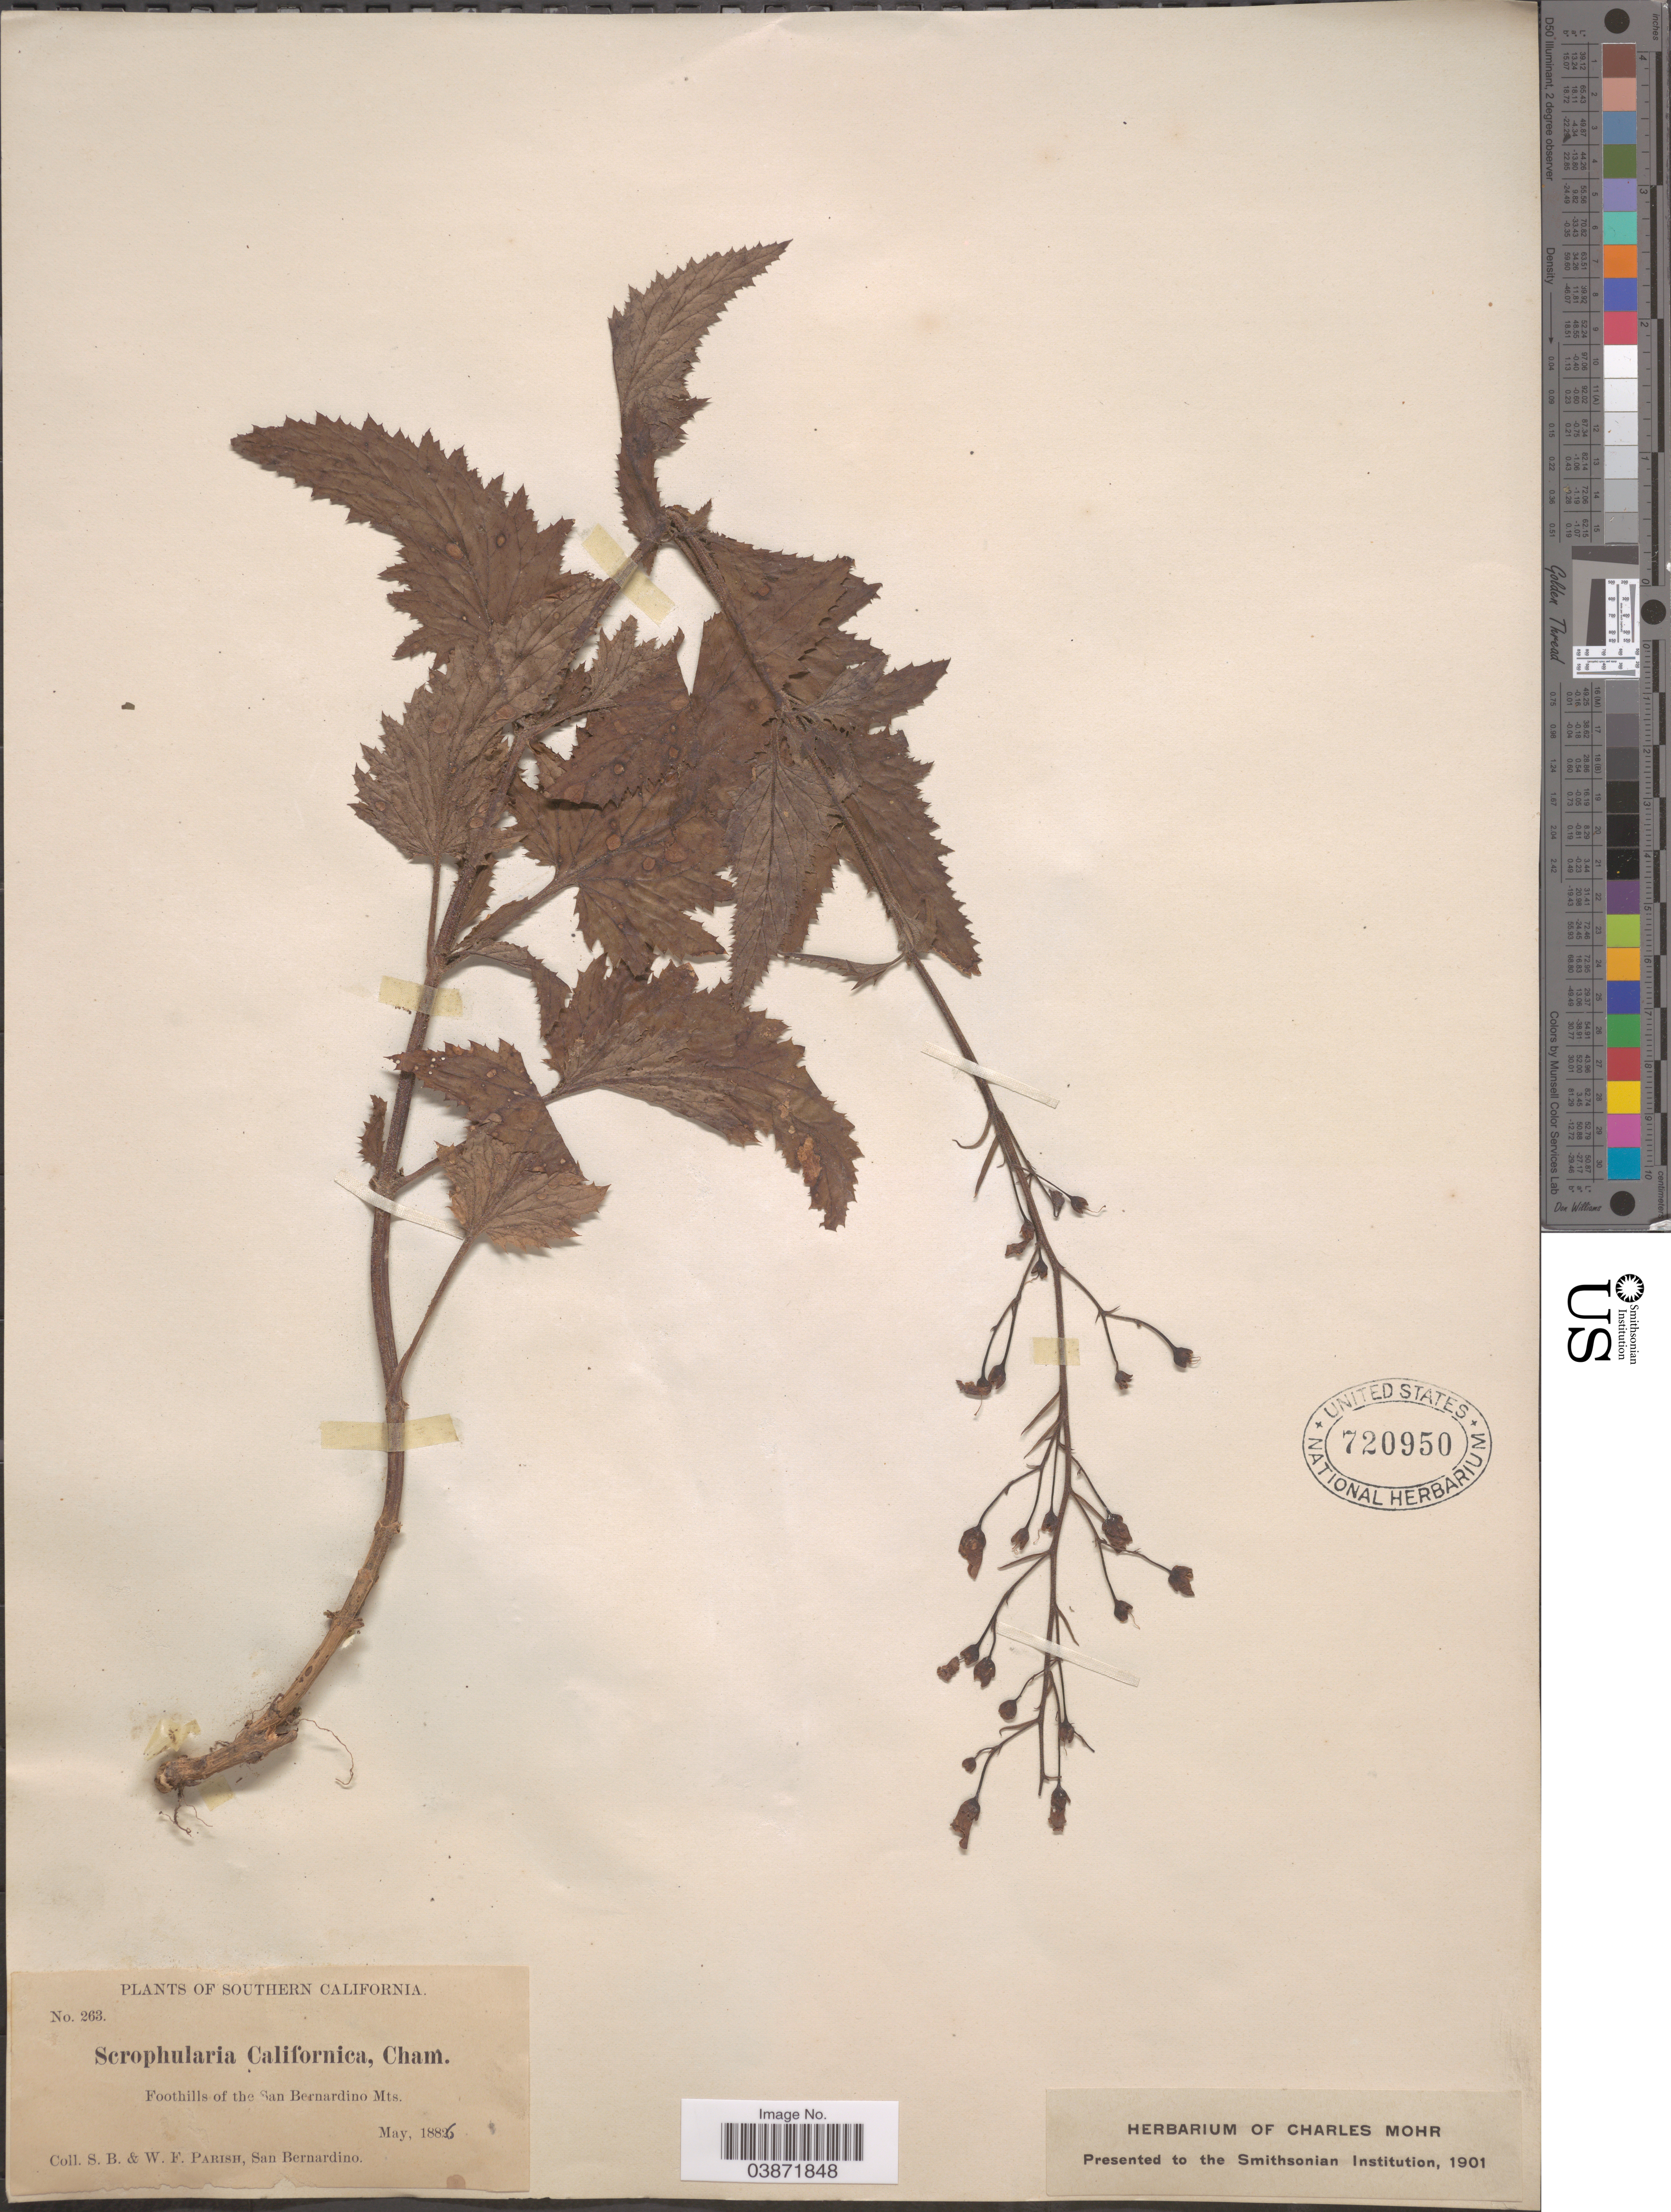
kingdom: Plantae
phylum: Tracheophyta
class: Magnoliopsida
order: Lamiales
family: Scrophulariaceae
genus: Scrophularia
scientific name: Scrophularia californica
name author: Cham. & Schltdl.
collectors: S. B. Parish & W. F. Parish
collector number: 263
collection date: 1886-05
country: United States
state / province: California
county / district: San Bernardino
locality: Southern California. Foothills of the San Bernardino Mts.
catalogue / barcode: US 720950